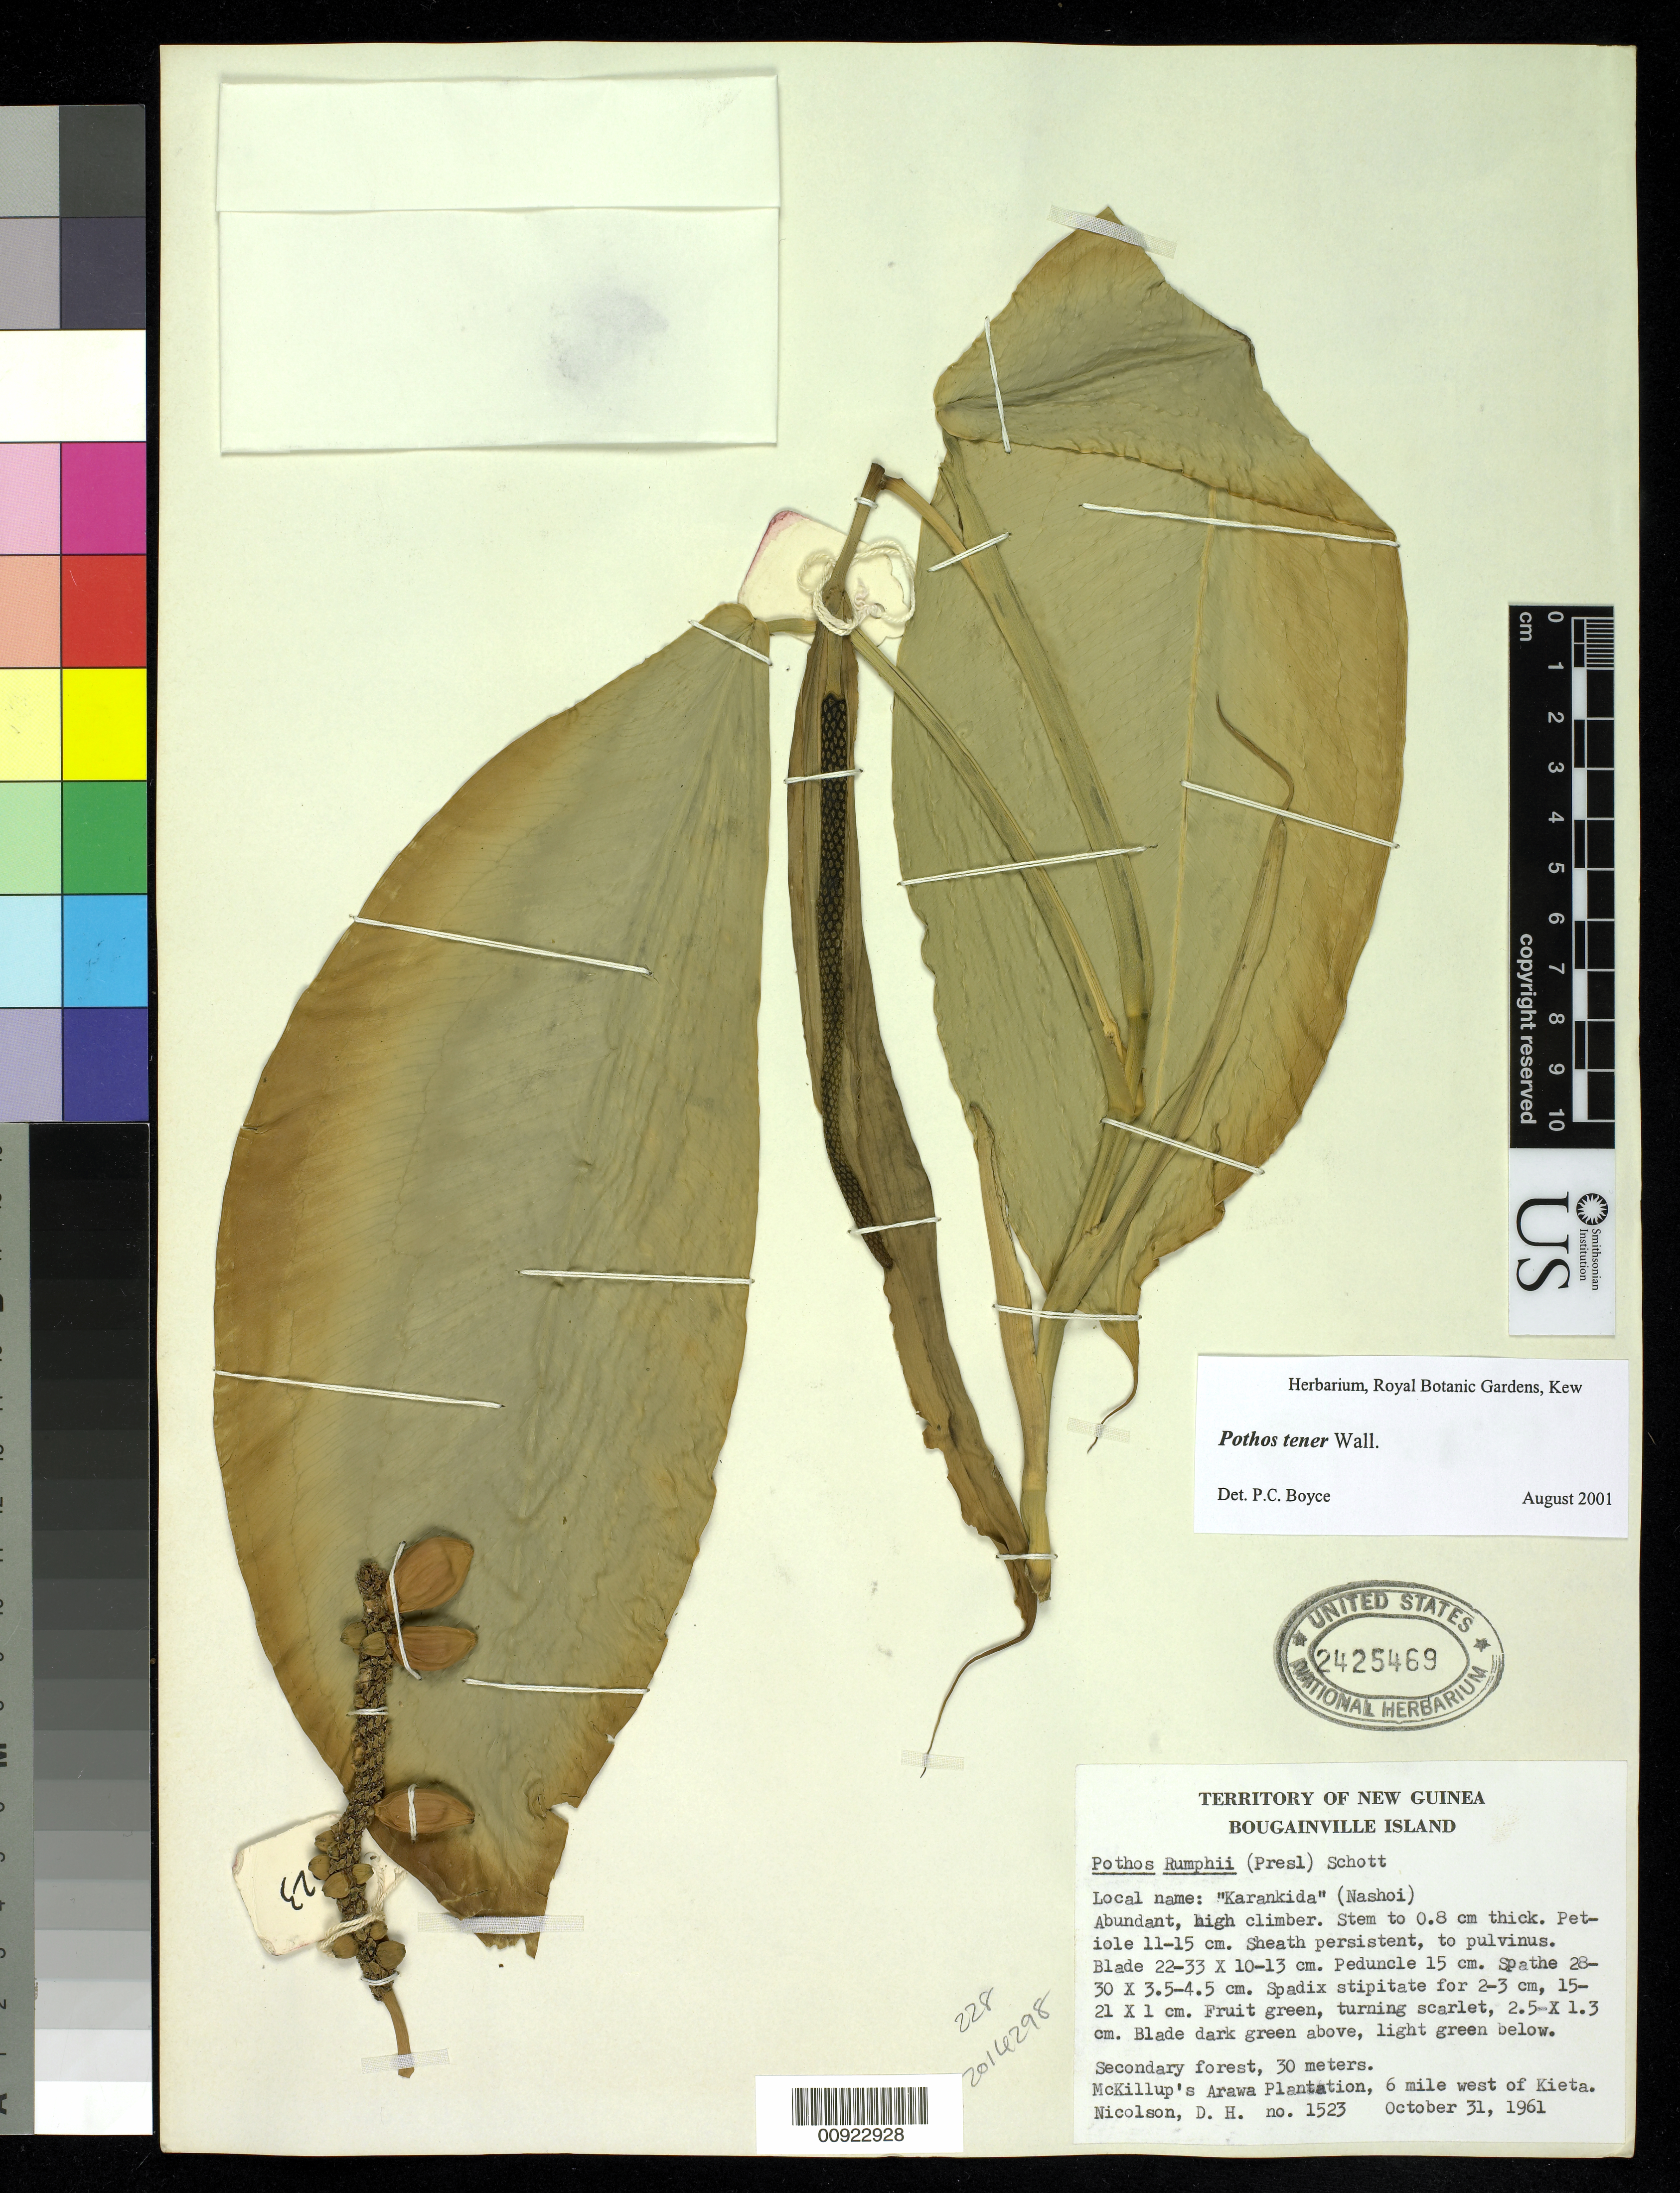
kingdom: Plantae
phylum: Tracheophyta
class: Liliopsida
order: Alismatales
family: Araceae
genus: Pothos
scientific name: Pothos tener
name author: Wall.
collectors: D. H. Nicolson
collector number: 1523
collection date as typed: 31 Oct 1961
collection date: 1961-10-31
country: Papua New Guinea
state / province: Bougainville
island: Bougainville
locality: McKippup's Arawa Plantation, 6 miles W of Kieta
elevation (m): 30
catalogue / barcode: US 2425469